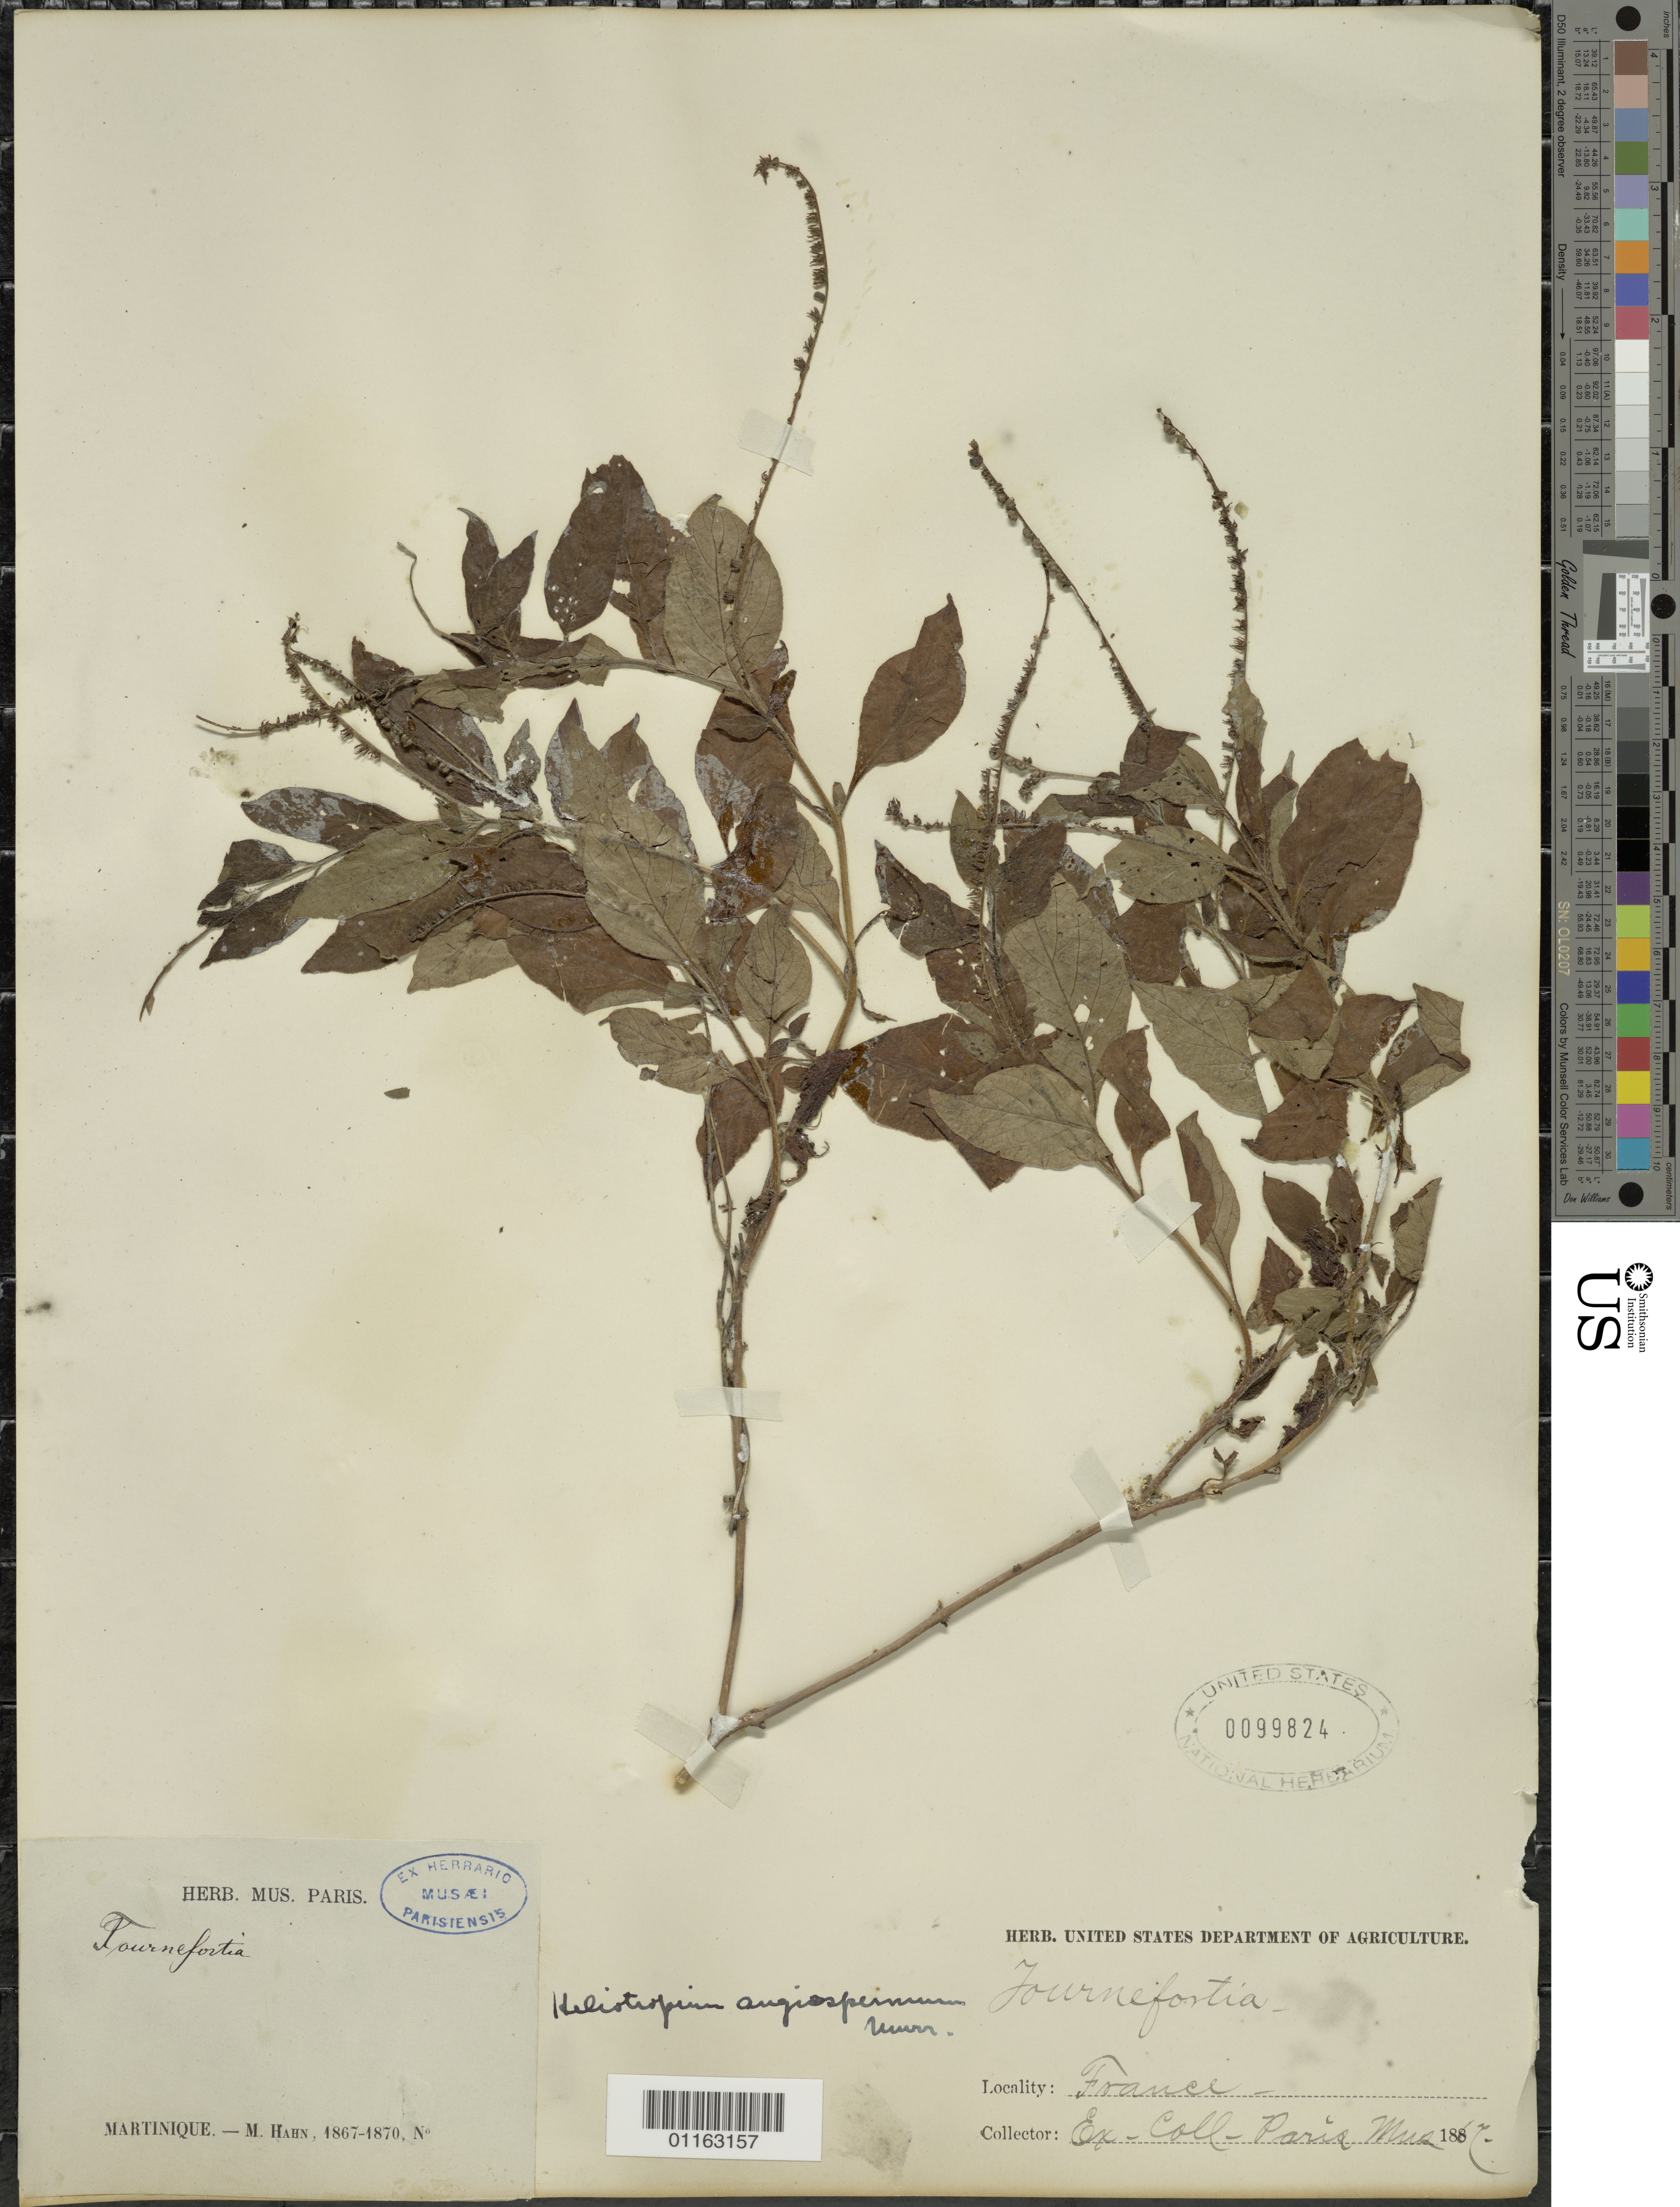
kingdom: Plantae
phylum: Tracheophyta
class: Magnoliopsida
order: Boraginales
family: Heliotropiaceae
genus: Heliotropium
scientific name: Heliotropium angiospermum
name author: Murray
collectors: M. Hahn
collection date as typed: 1867 to 1870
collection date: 1867/1870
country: Martinique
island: Martinique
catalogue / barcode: US 99824